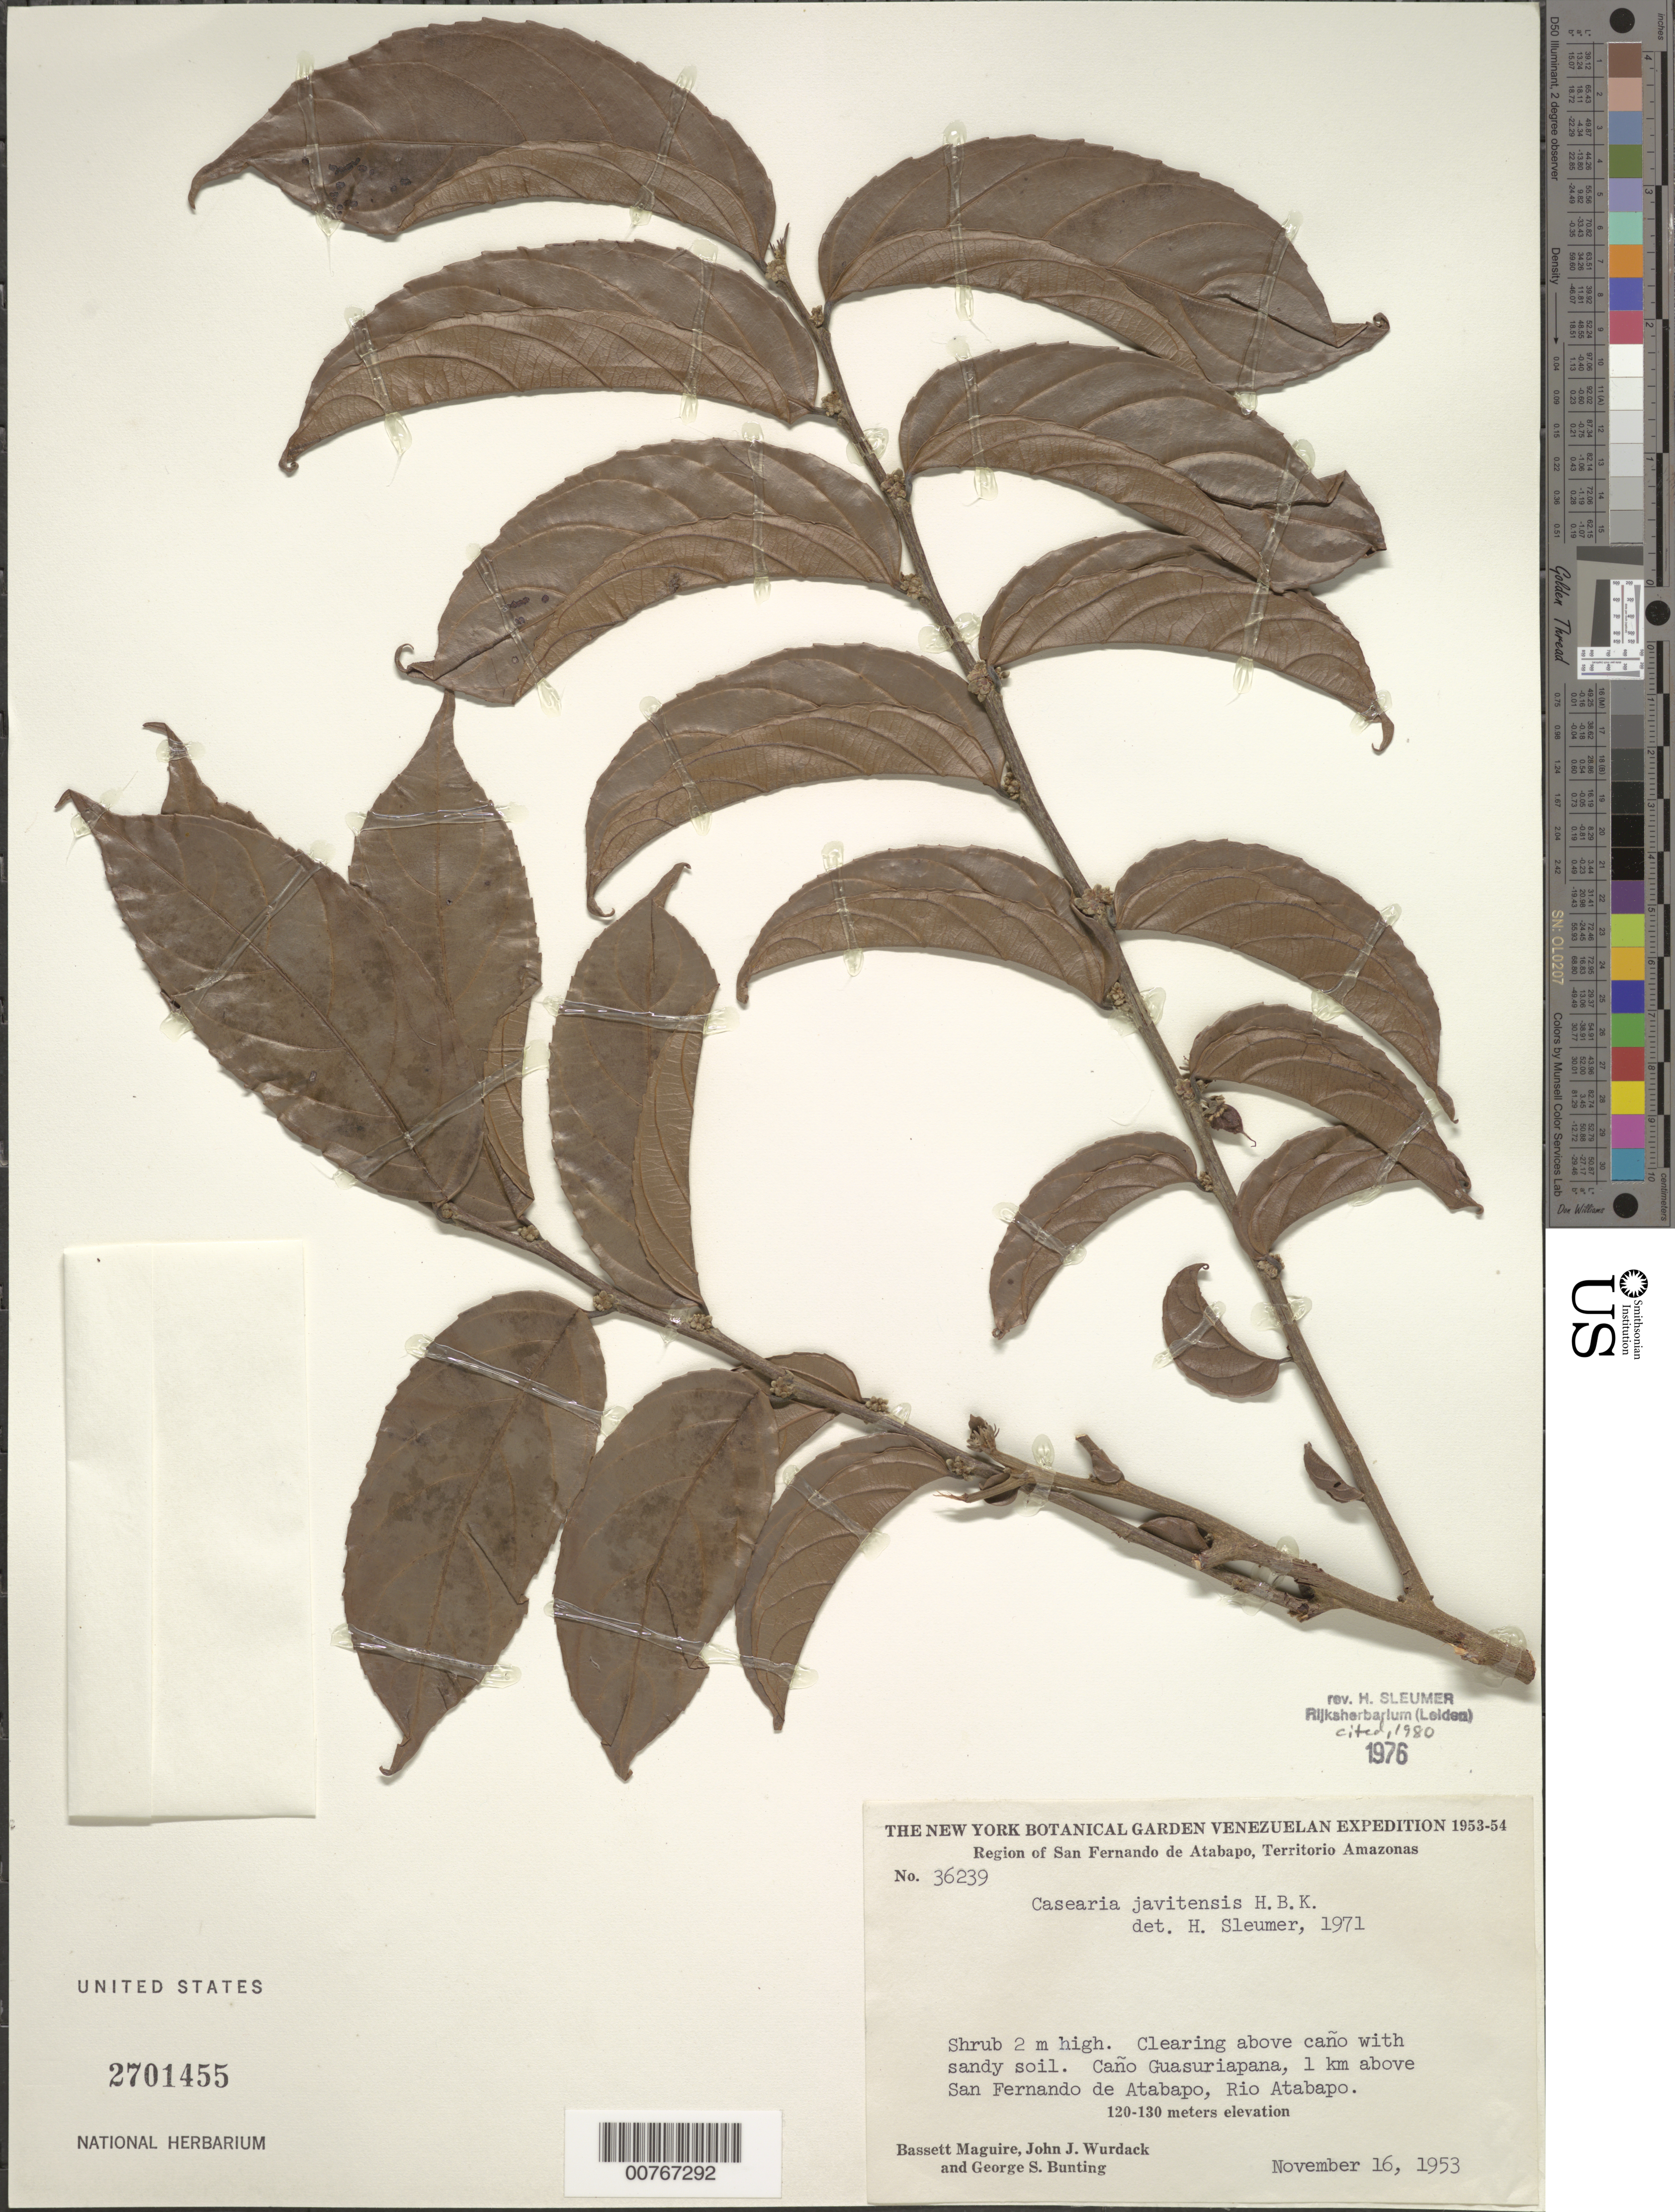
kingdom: Plantae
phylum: Tracheophyta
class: Magnoliopsida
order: Malpighiales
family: Salicaceae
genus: Piparea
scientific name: Piparea multiflora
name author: C.F. Gaertn.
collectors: B. Maguire, J. J. Wurdack & G. S. Bunting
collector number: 36239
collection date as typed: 16-Nov-53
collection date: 1953-11-16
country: Venezuela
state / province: Amazonas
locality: Caño Guasuriapano, 1 km above San Fernando de Atabapo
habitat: Clearing above Caño with sandy soil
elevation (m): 120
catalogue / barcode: US 2701455